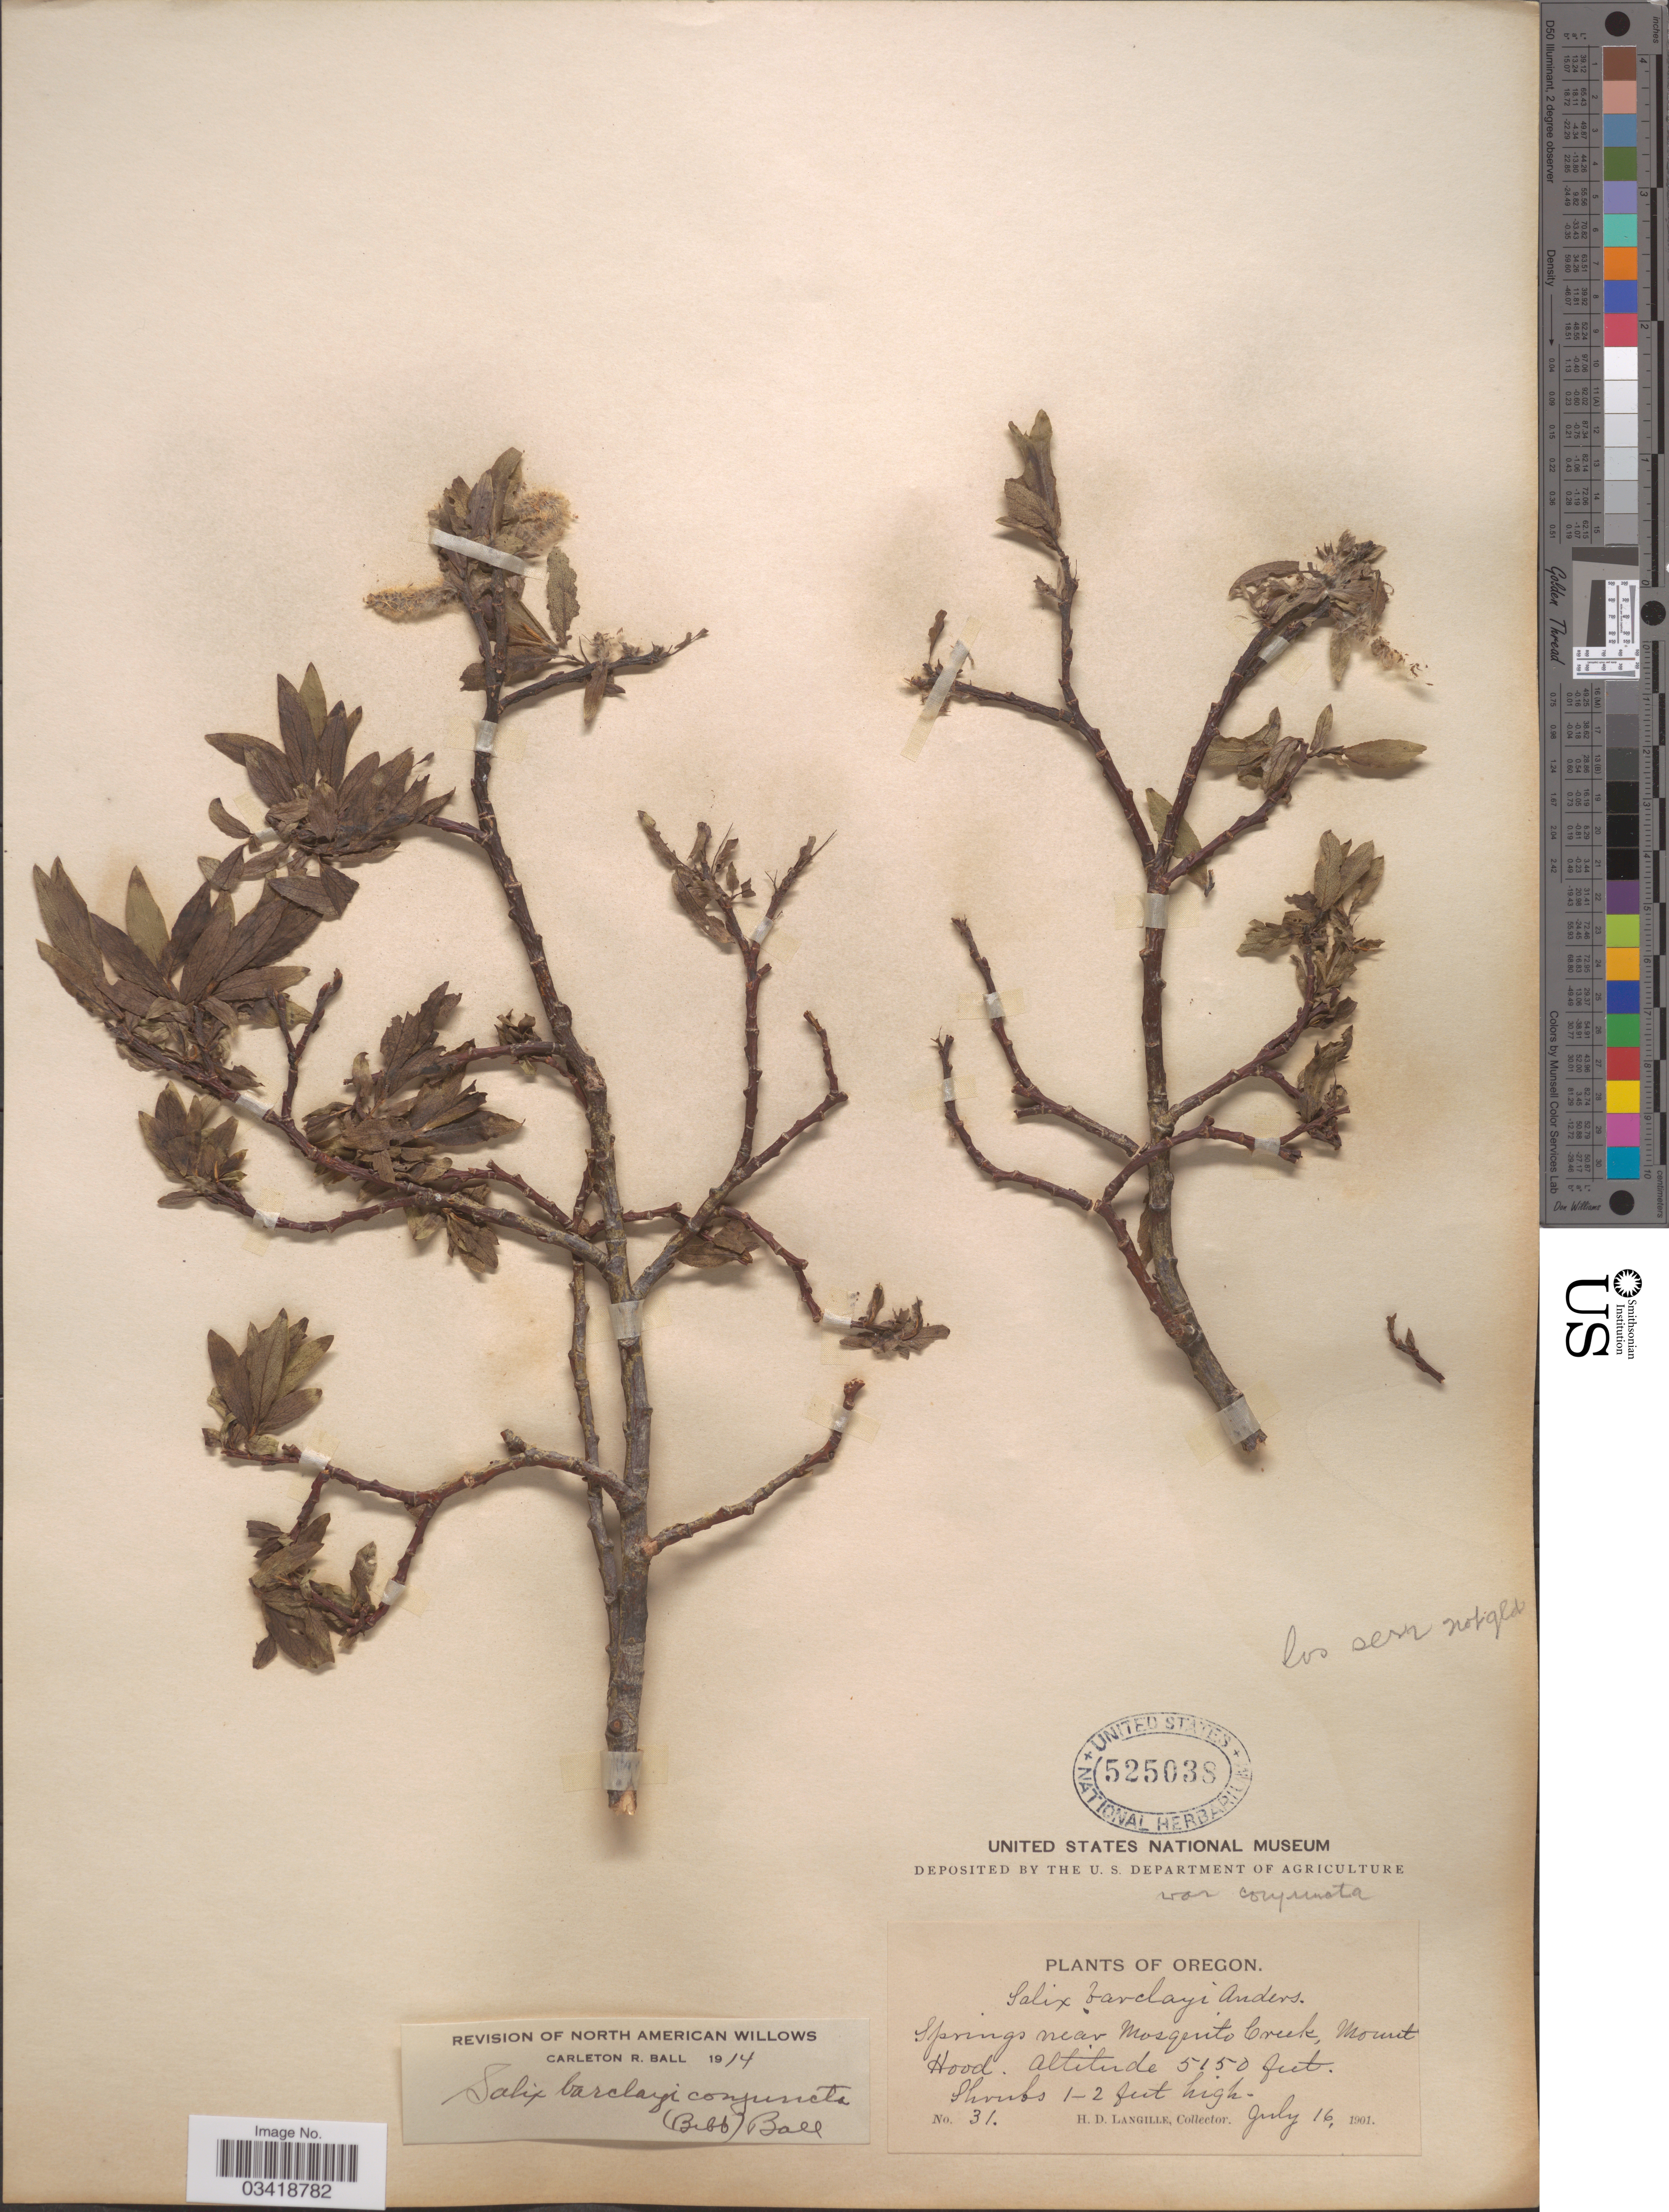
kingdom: Plantae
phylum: Tracheophyta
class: Magnoliopsida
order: Malpighiales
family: Salicaceae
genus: Salix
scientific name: Salix barclayi var. conjuncta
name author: (Bebb) C.R. Ball & C.K. Schneid.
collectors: H. Langille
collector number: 31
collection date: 1901-07-16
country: United States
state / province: Oregon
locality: Springs near Mosquito Creek, Mount Hood.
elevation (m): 1570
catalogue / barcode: US 525038